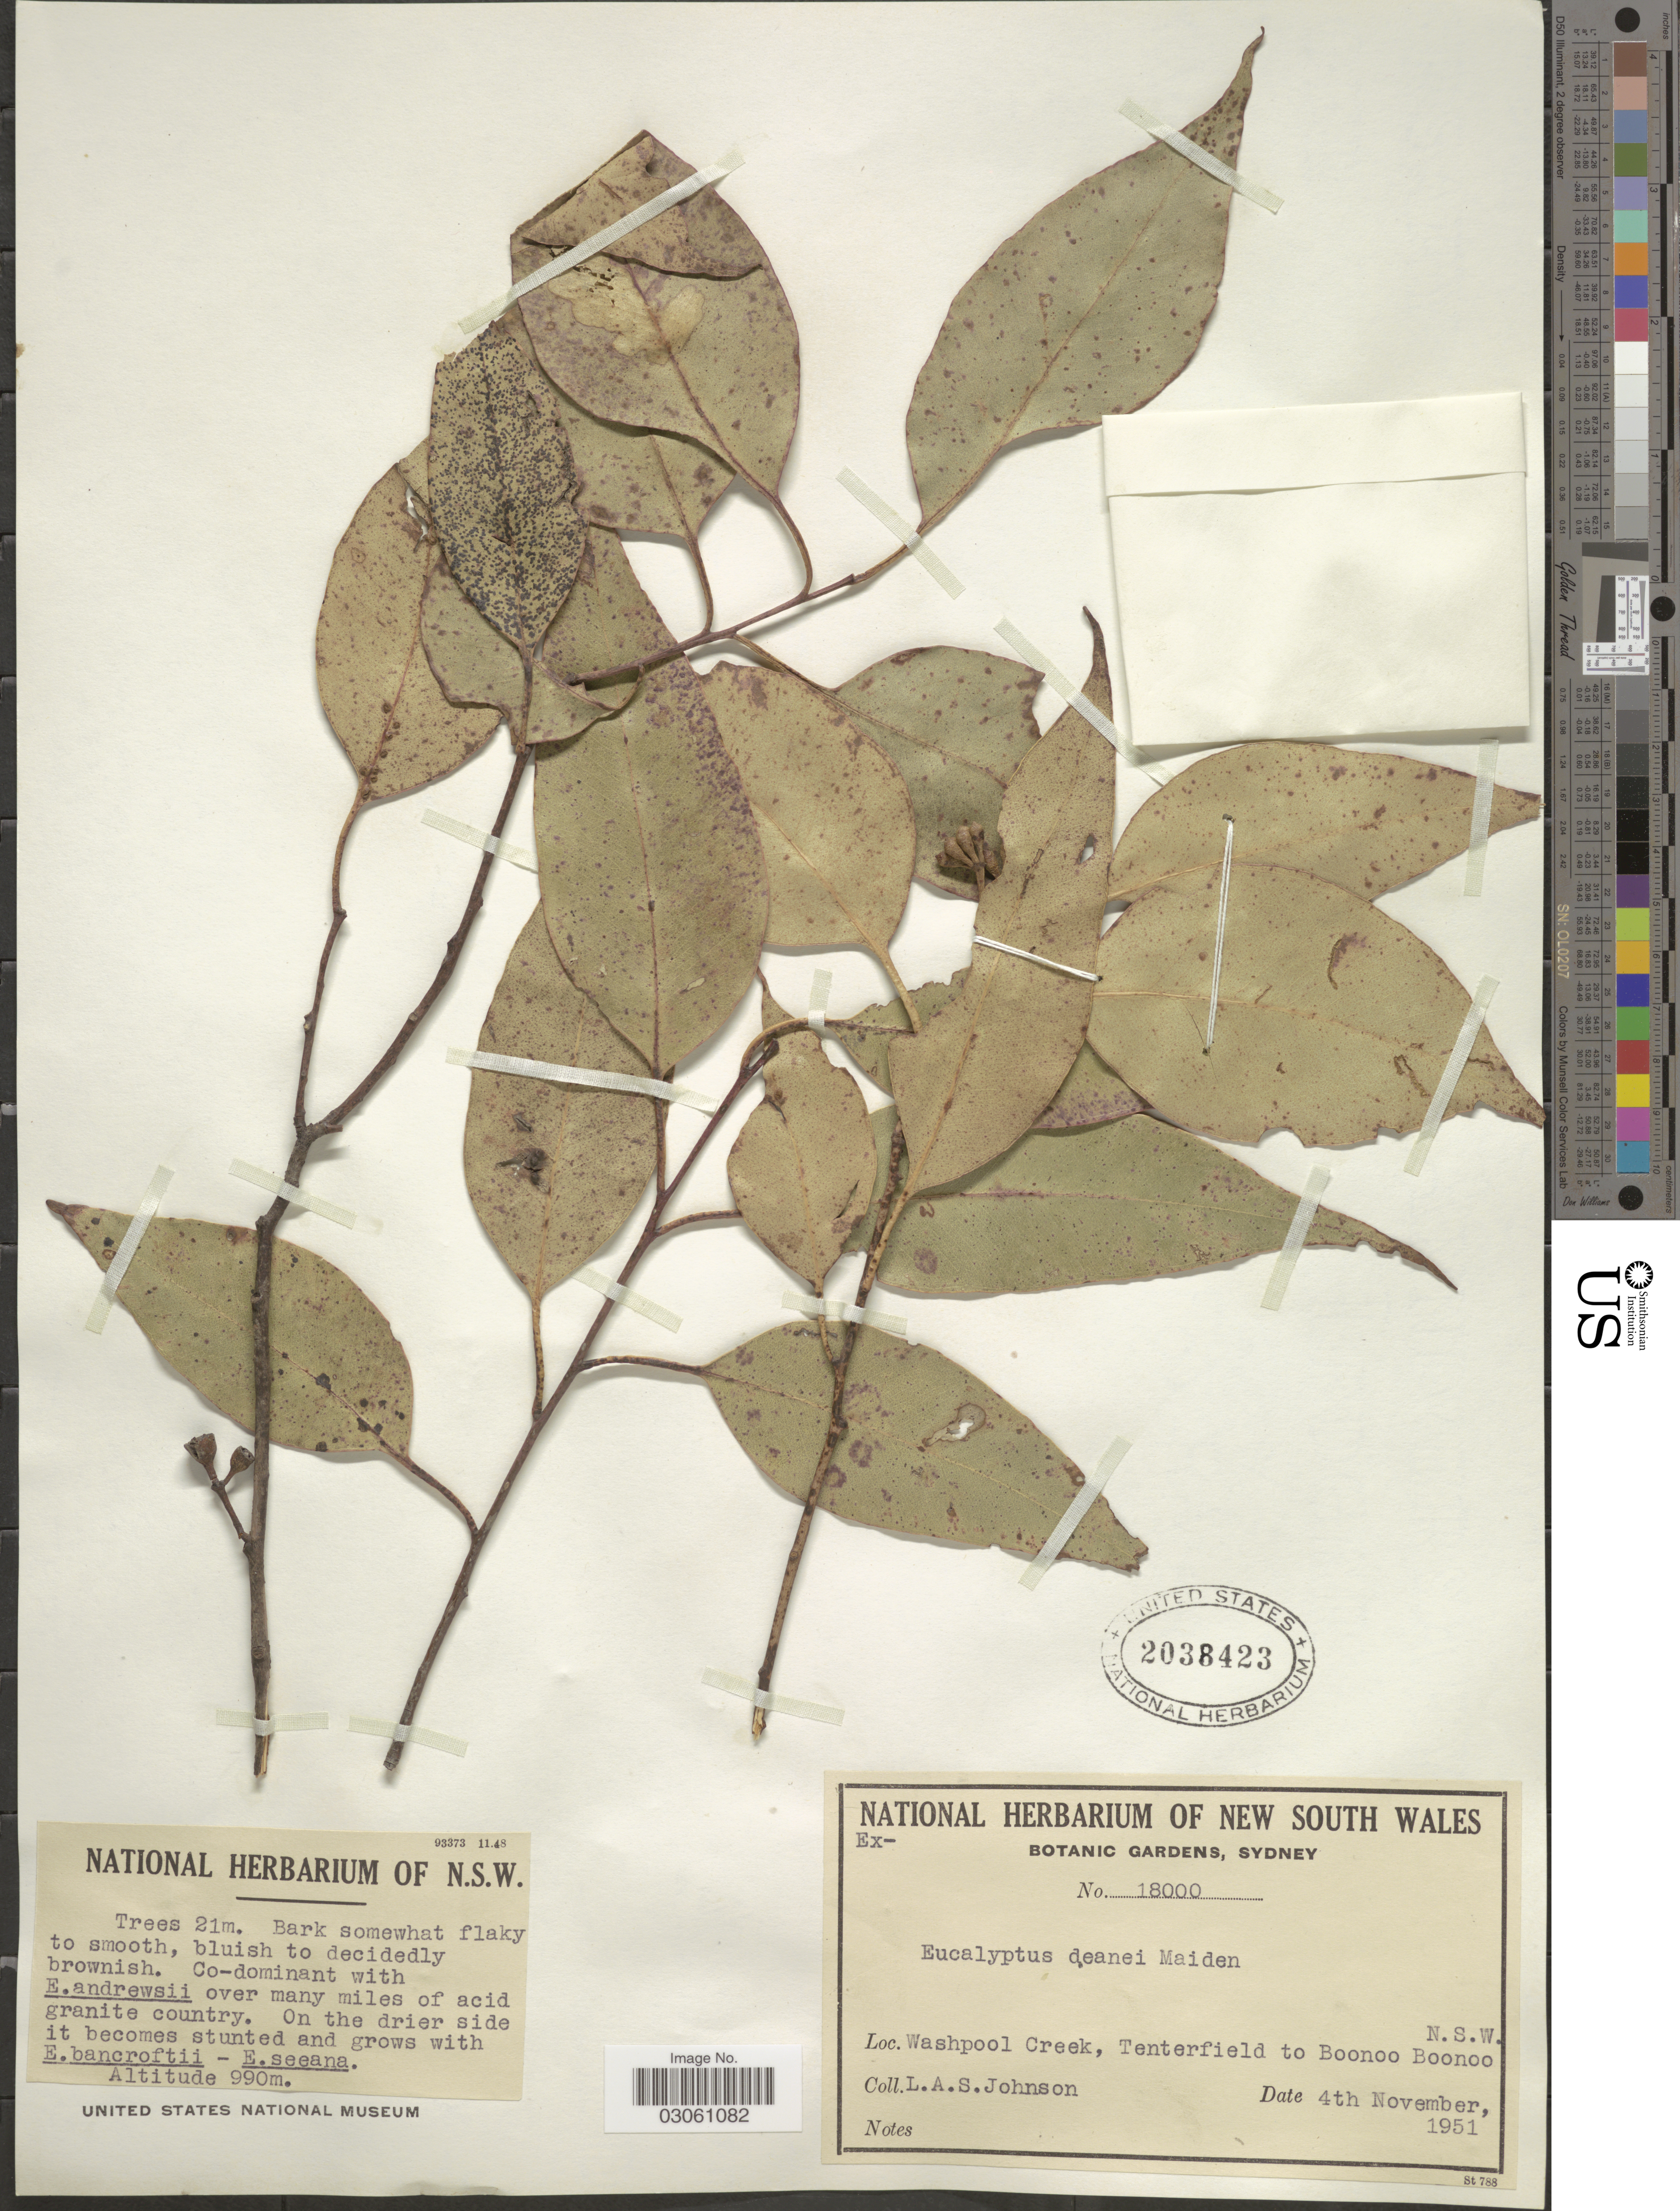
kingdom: Plantae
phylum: Tracheophyta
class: Magnoliopsida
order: Myrtales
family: Myrtaceae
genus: Eucalyptus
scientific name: Eucalyptus deanei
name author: Maiden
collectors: L. A. S. Johnson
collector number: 18000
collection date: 1951-11-04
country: Australia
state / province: New South Wales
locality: Washpool Creek, Tenterfield to Boonoo Boonoo.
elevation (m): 990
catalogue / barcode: US 2038423